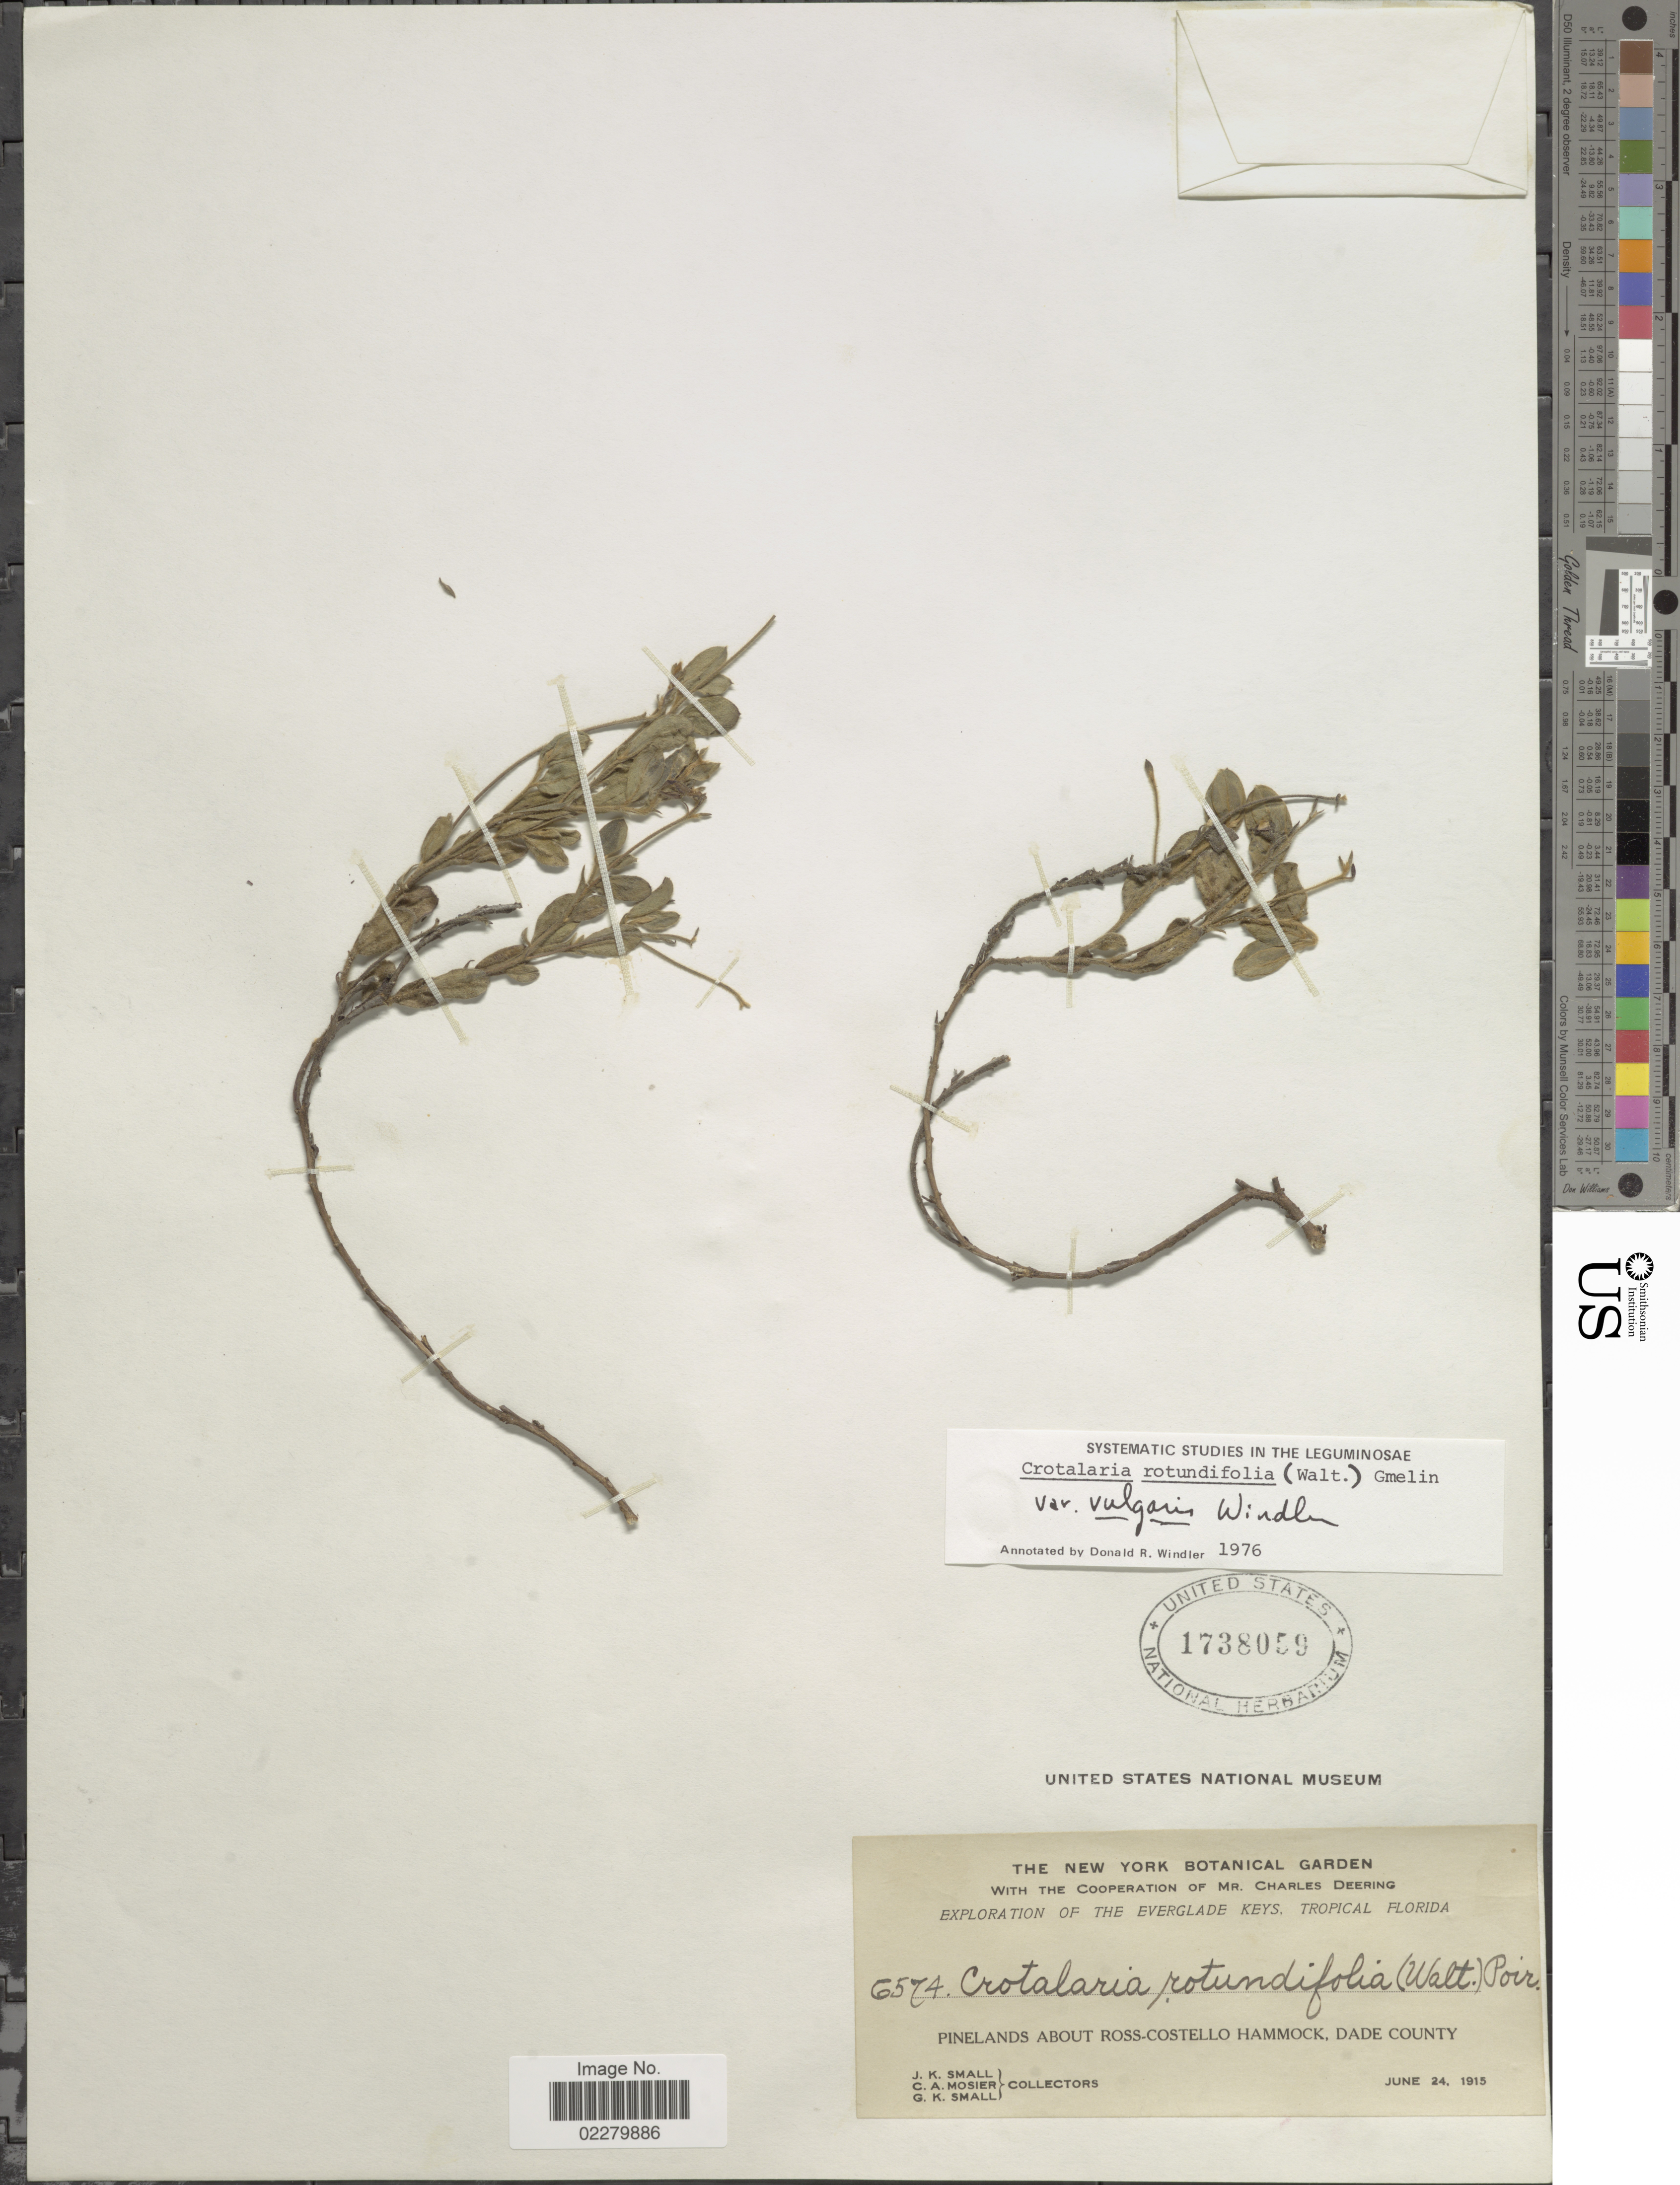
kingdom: Plantae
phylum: Tracheophyta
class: Magnoliopsida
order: Fabales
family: Fabaceae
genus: Crotalaria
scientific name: Crotalaria rotundifolia var. vulgaris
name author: Windler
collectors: J. K. Small, C. A. Mosier & G. K. Small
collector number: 6574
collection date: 1915-06-24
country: United States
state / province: Florida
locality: Everglade Keys, Tropical Florida. Pinelands about Ross-Costello Hammock, Dade County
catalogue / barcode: US 1738059